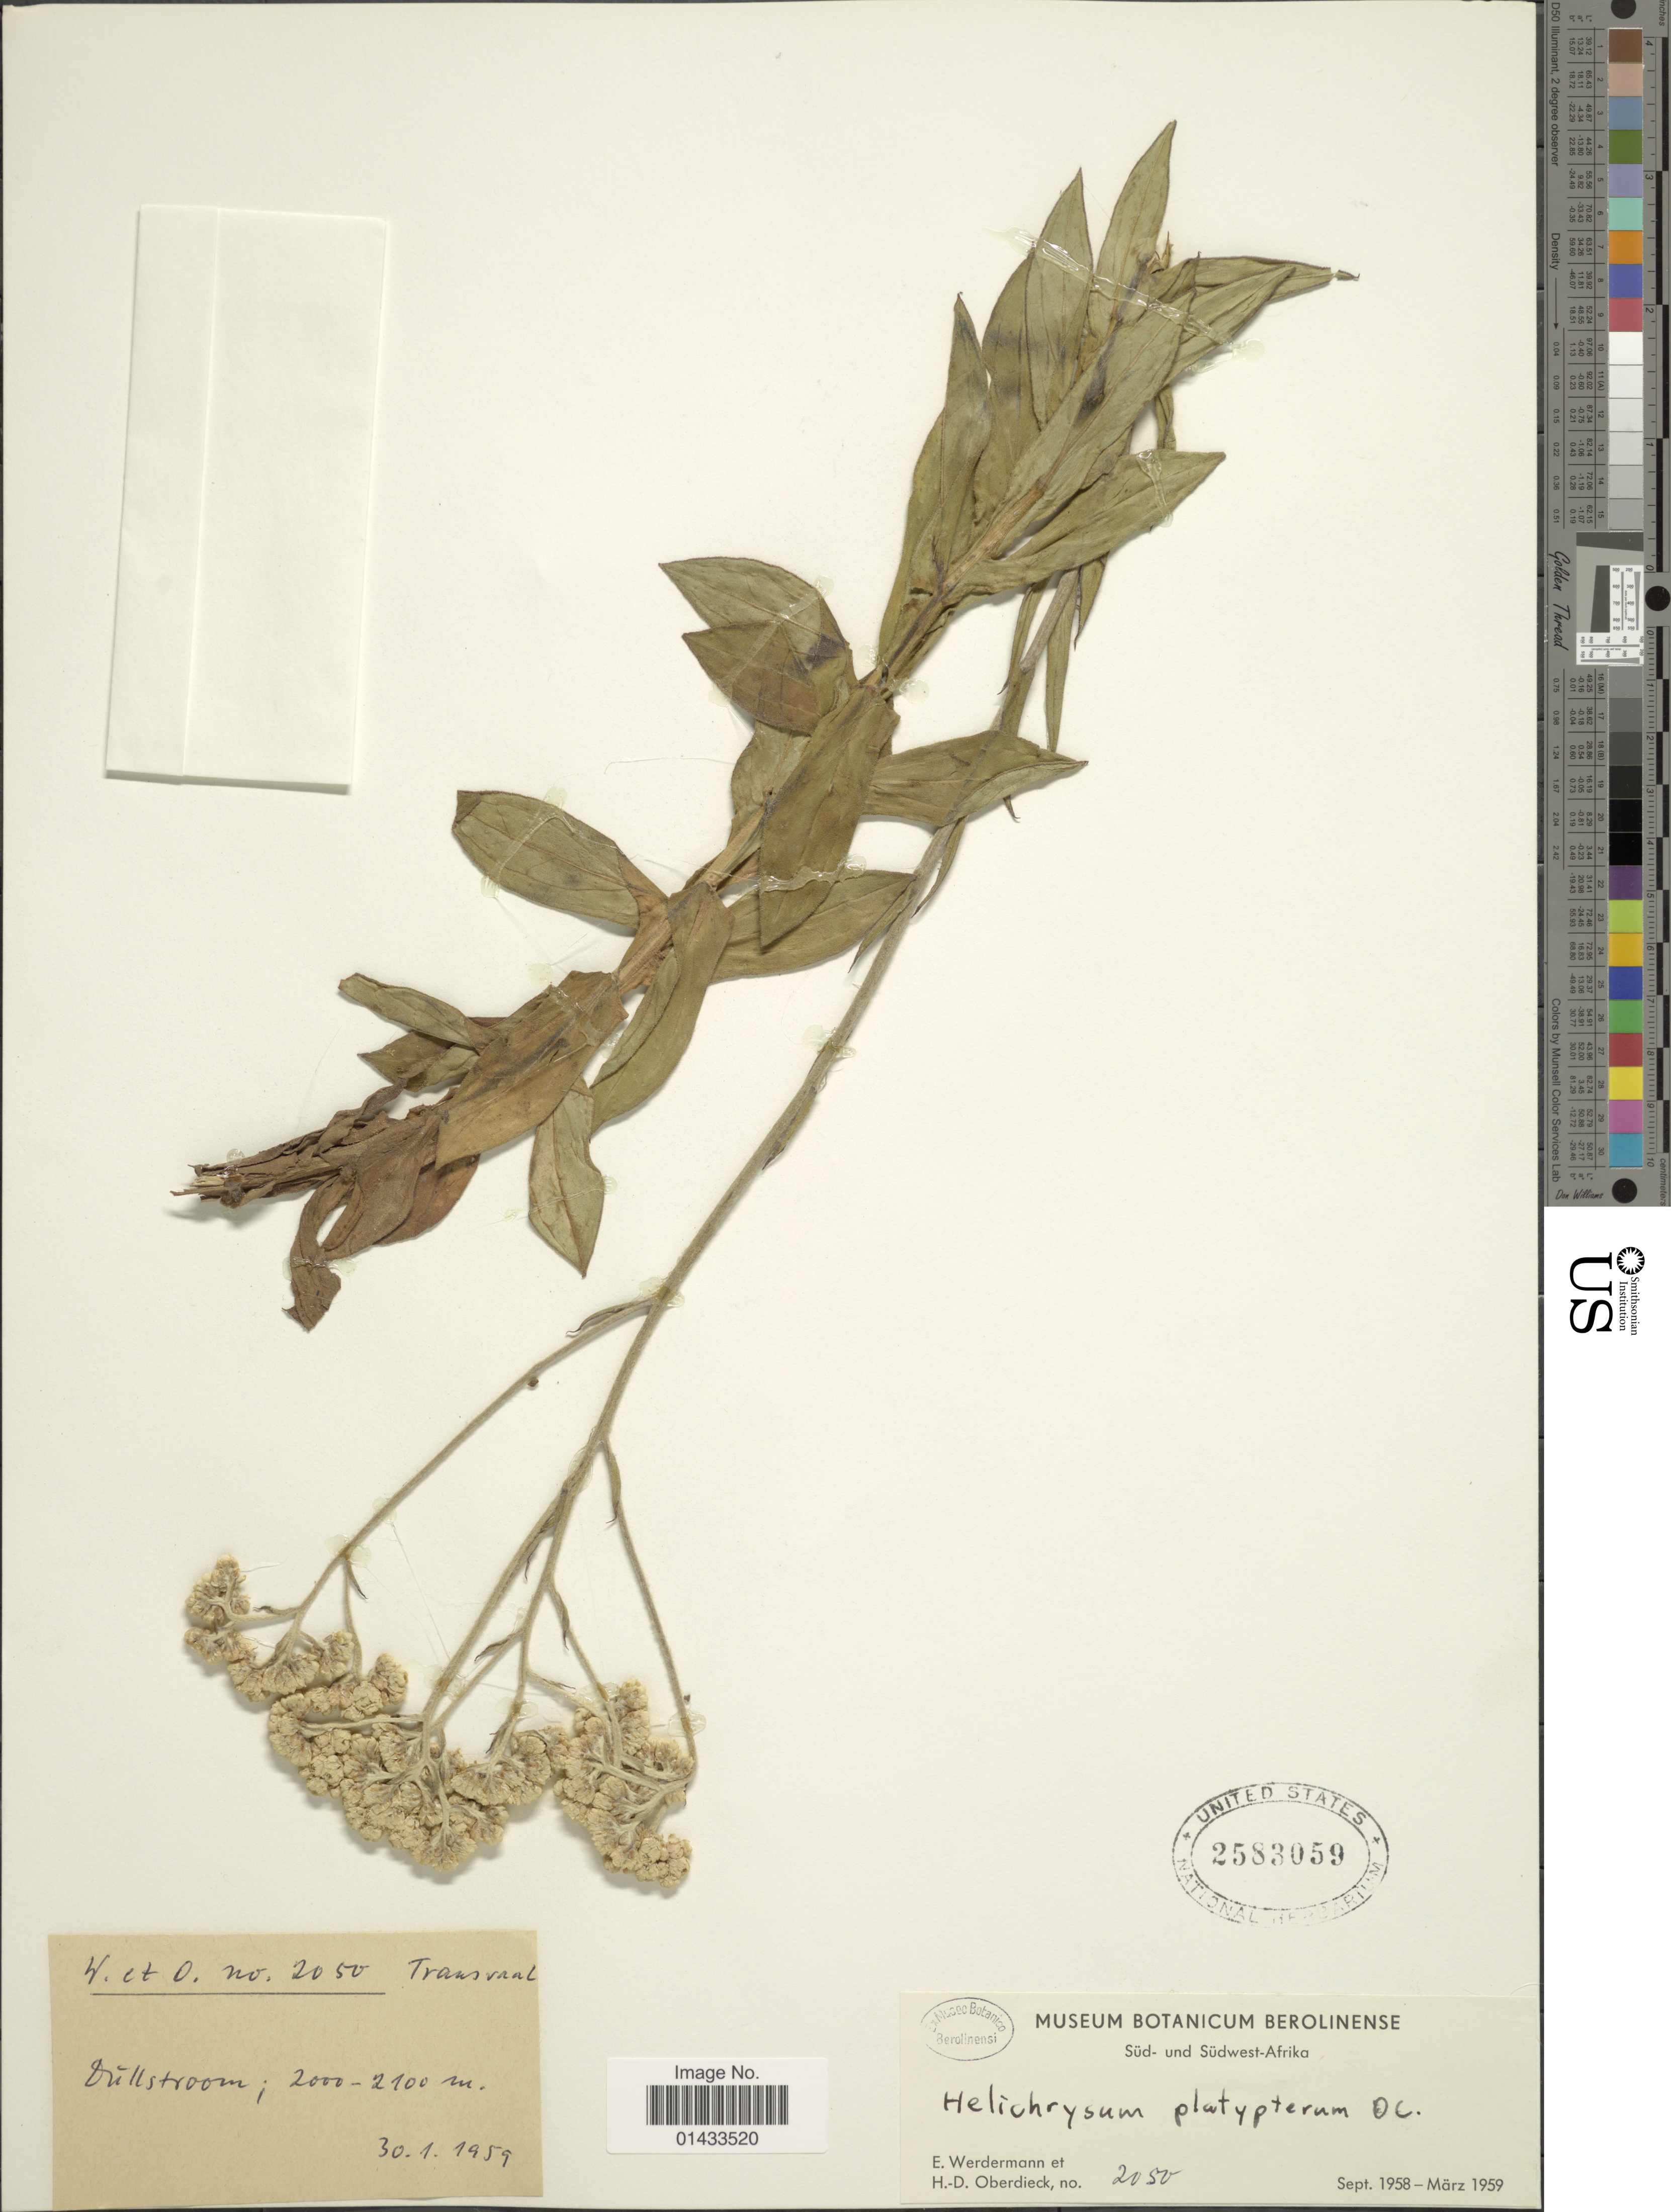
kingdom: Plantae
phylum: Tracheophyta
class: Magnoliopsida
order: Asterales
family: Asteraceae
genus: Helichrysum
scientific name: Helichrysum platypterum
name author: DC.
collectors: E. Werdermann & H. Oberdieck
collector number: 2050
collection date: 1959-01-30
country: South Africa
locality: Transvaal, Drillstroom, Süd- und Südwest Afrika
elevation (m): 2000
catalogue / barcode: US 2583059